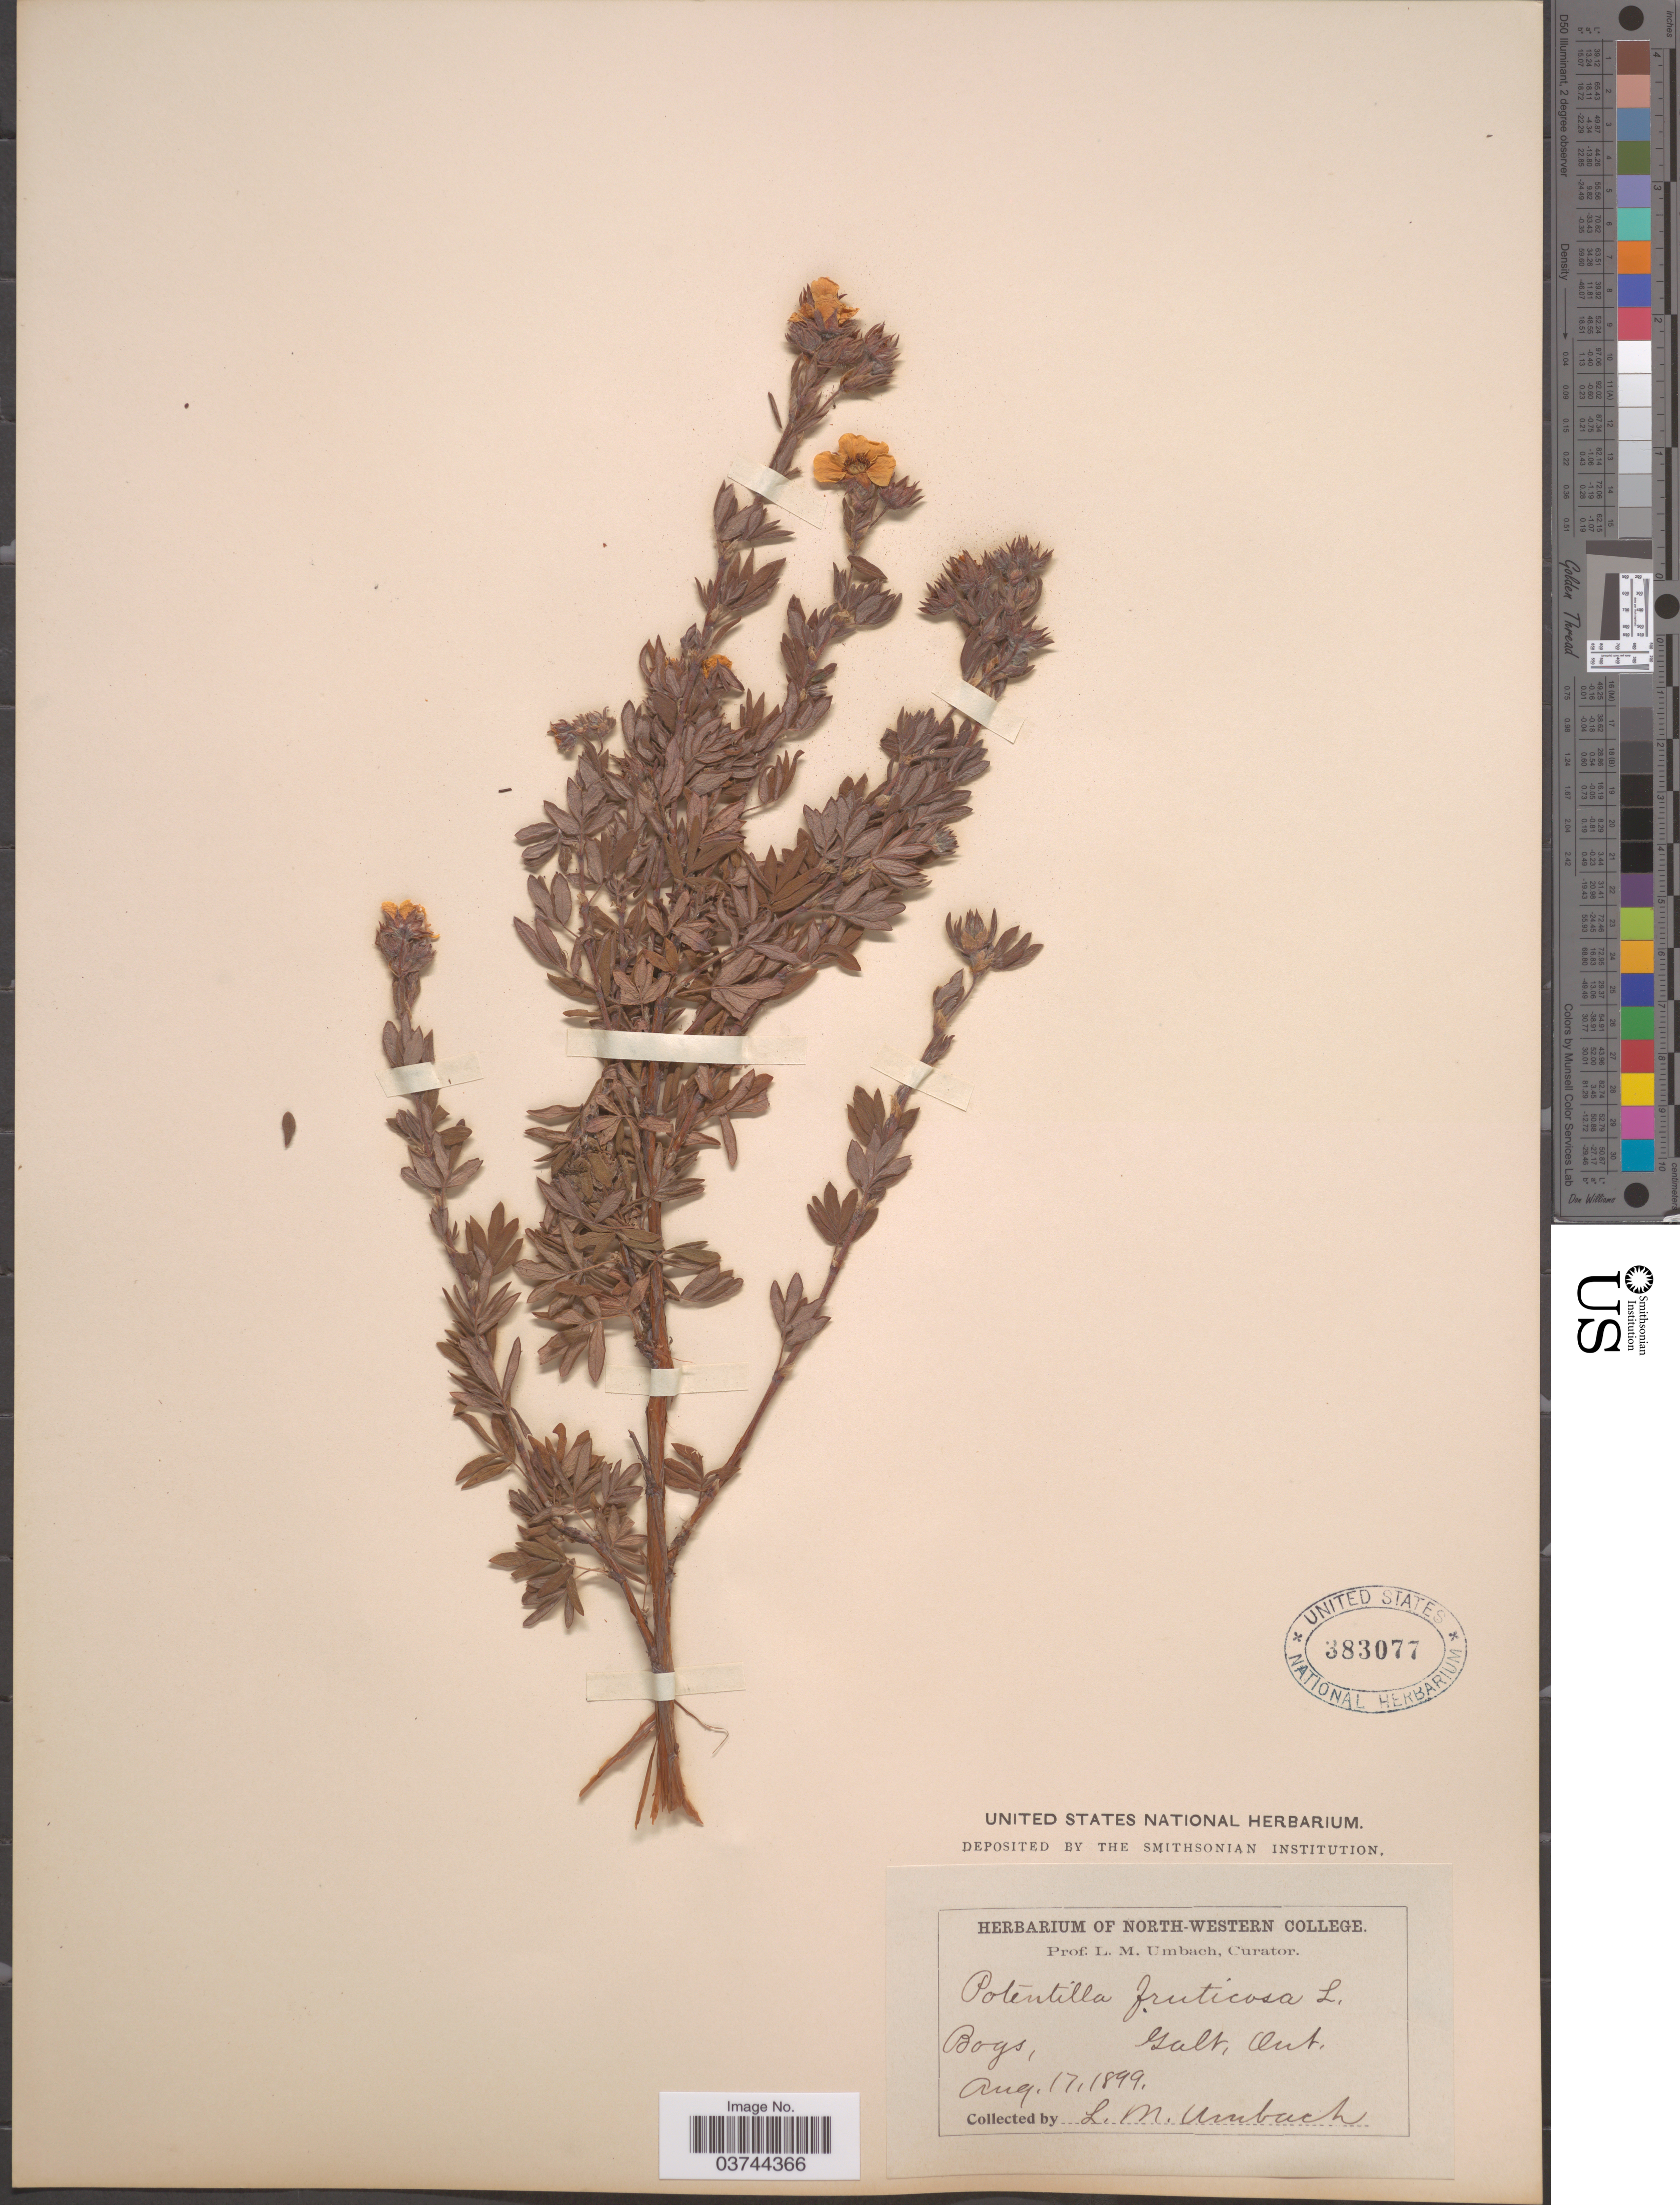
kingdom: Plantae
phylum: Tracheophyta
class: Magnoliopsida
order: Rosales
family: Rosaceae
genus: Dasiphora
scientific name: Dasiphora fruticosa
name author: (L.) Rydb.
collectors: L. M. Umbach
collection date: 1899-08-17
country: Canada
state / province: Ontario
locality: Galt.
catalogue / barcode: US 383077